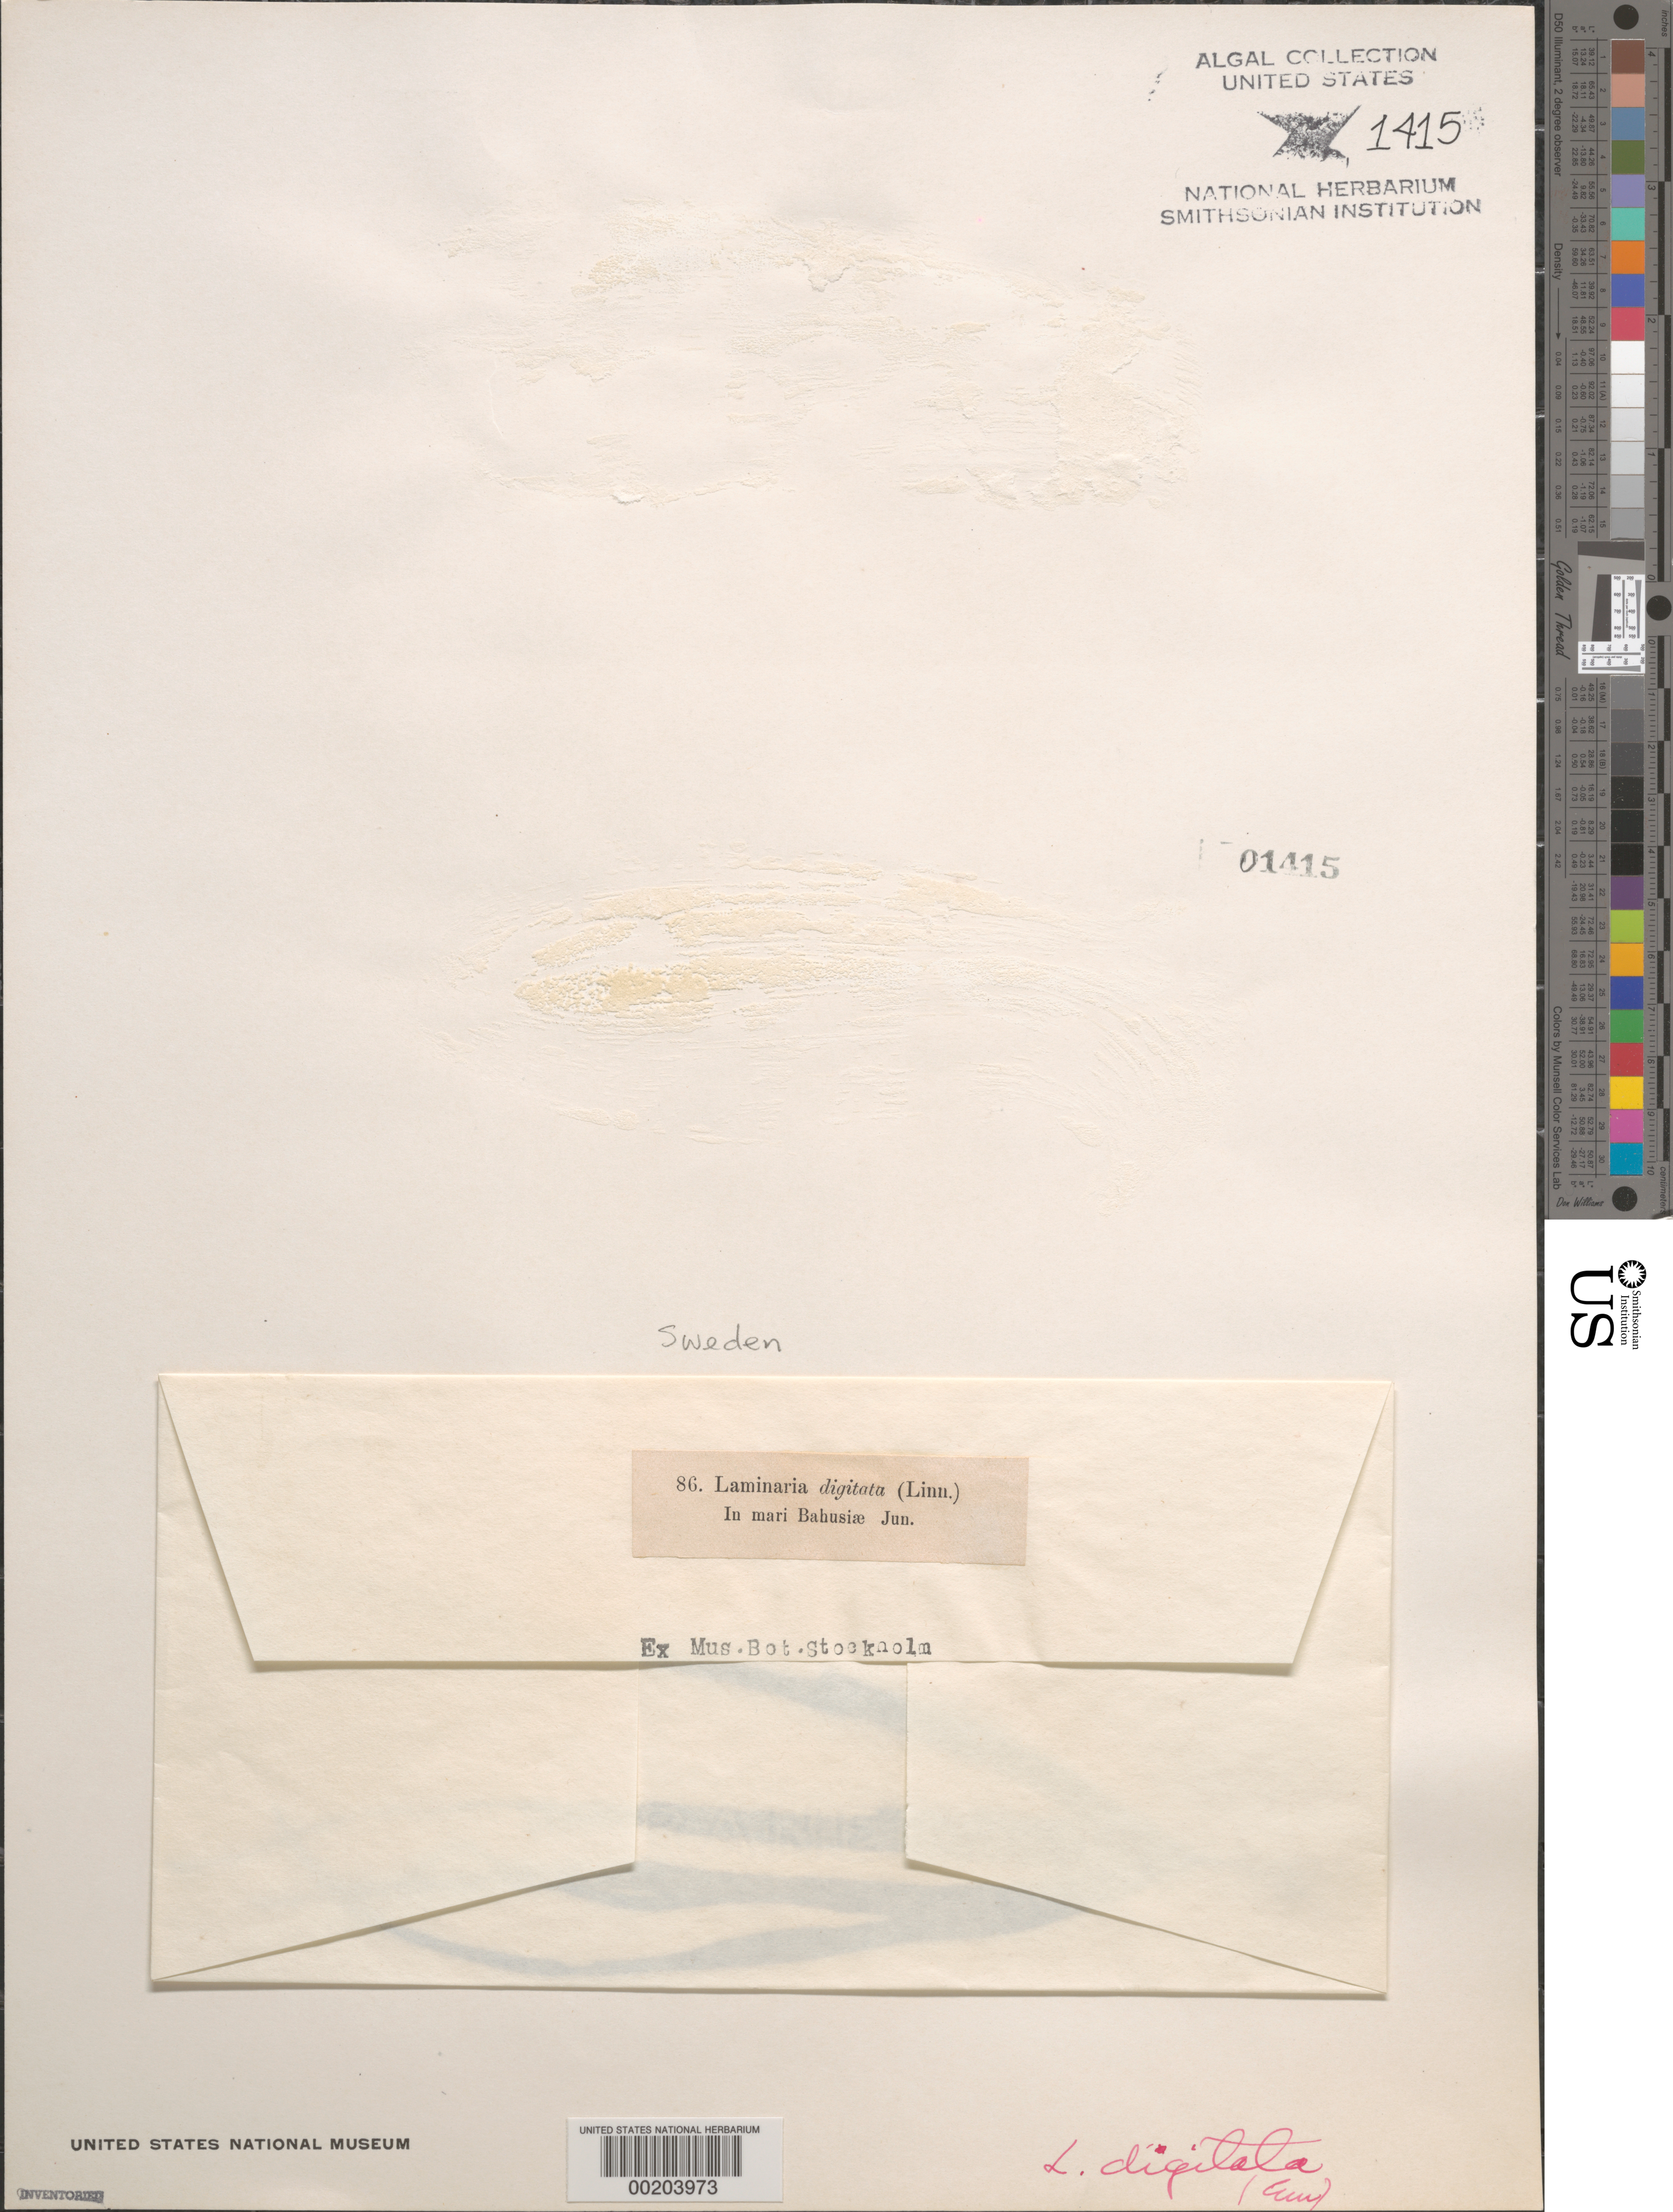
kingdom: Chromista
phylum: Ochrophyta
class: Phaeophyceae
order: Laminariales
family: Laminariaceae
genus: Laminaria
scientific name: Laminaria digitata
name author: (Hudson) J.V.Lamouroux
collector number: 86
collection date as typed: Jun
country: Sweden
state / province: Västra Götaland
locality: Bohus bay (mari bahusiae)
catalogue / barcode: US 1415